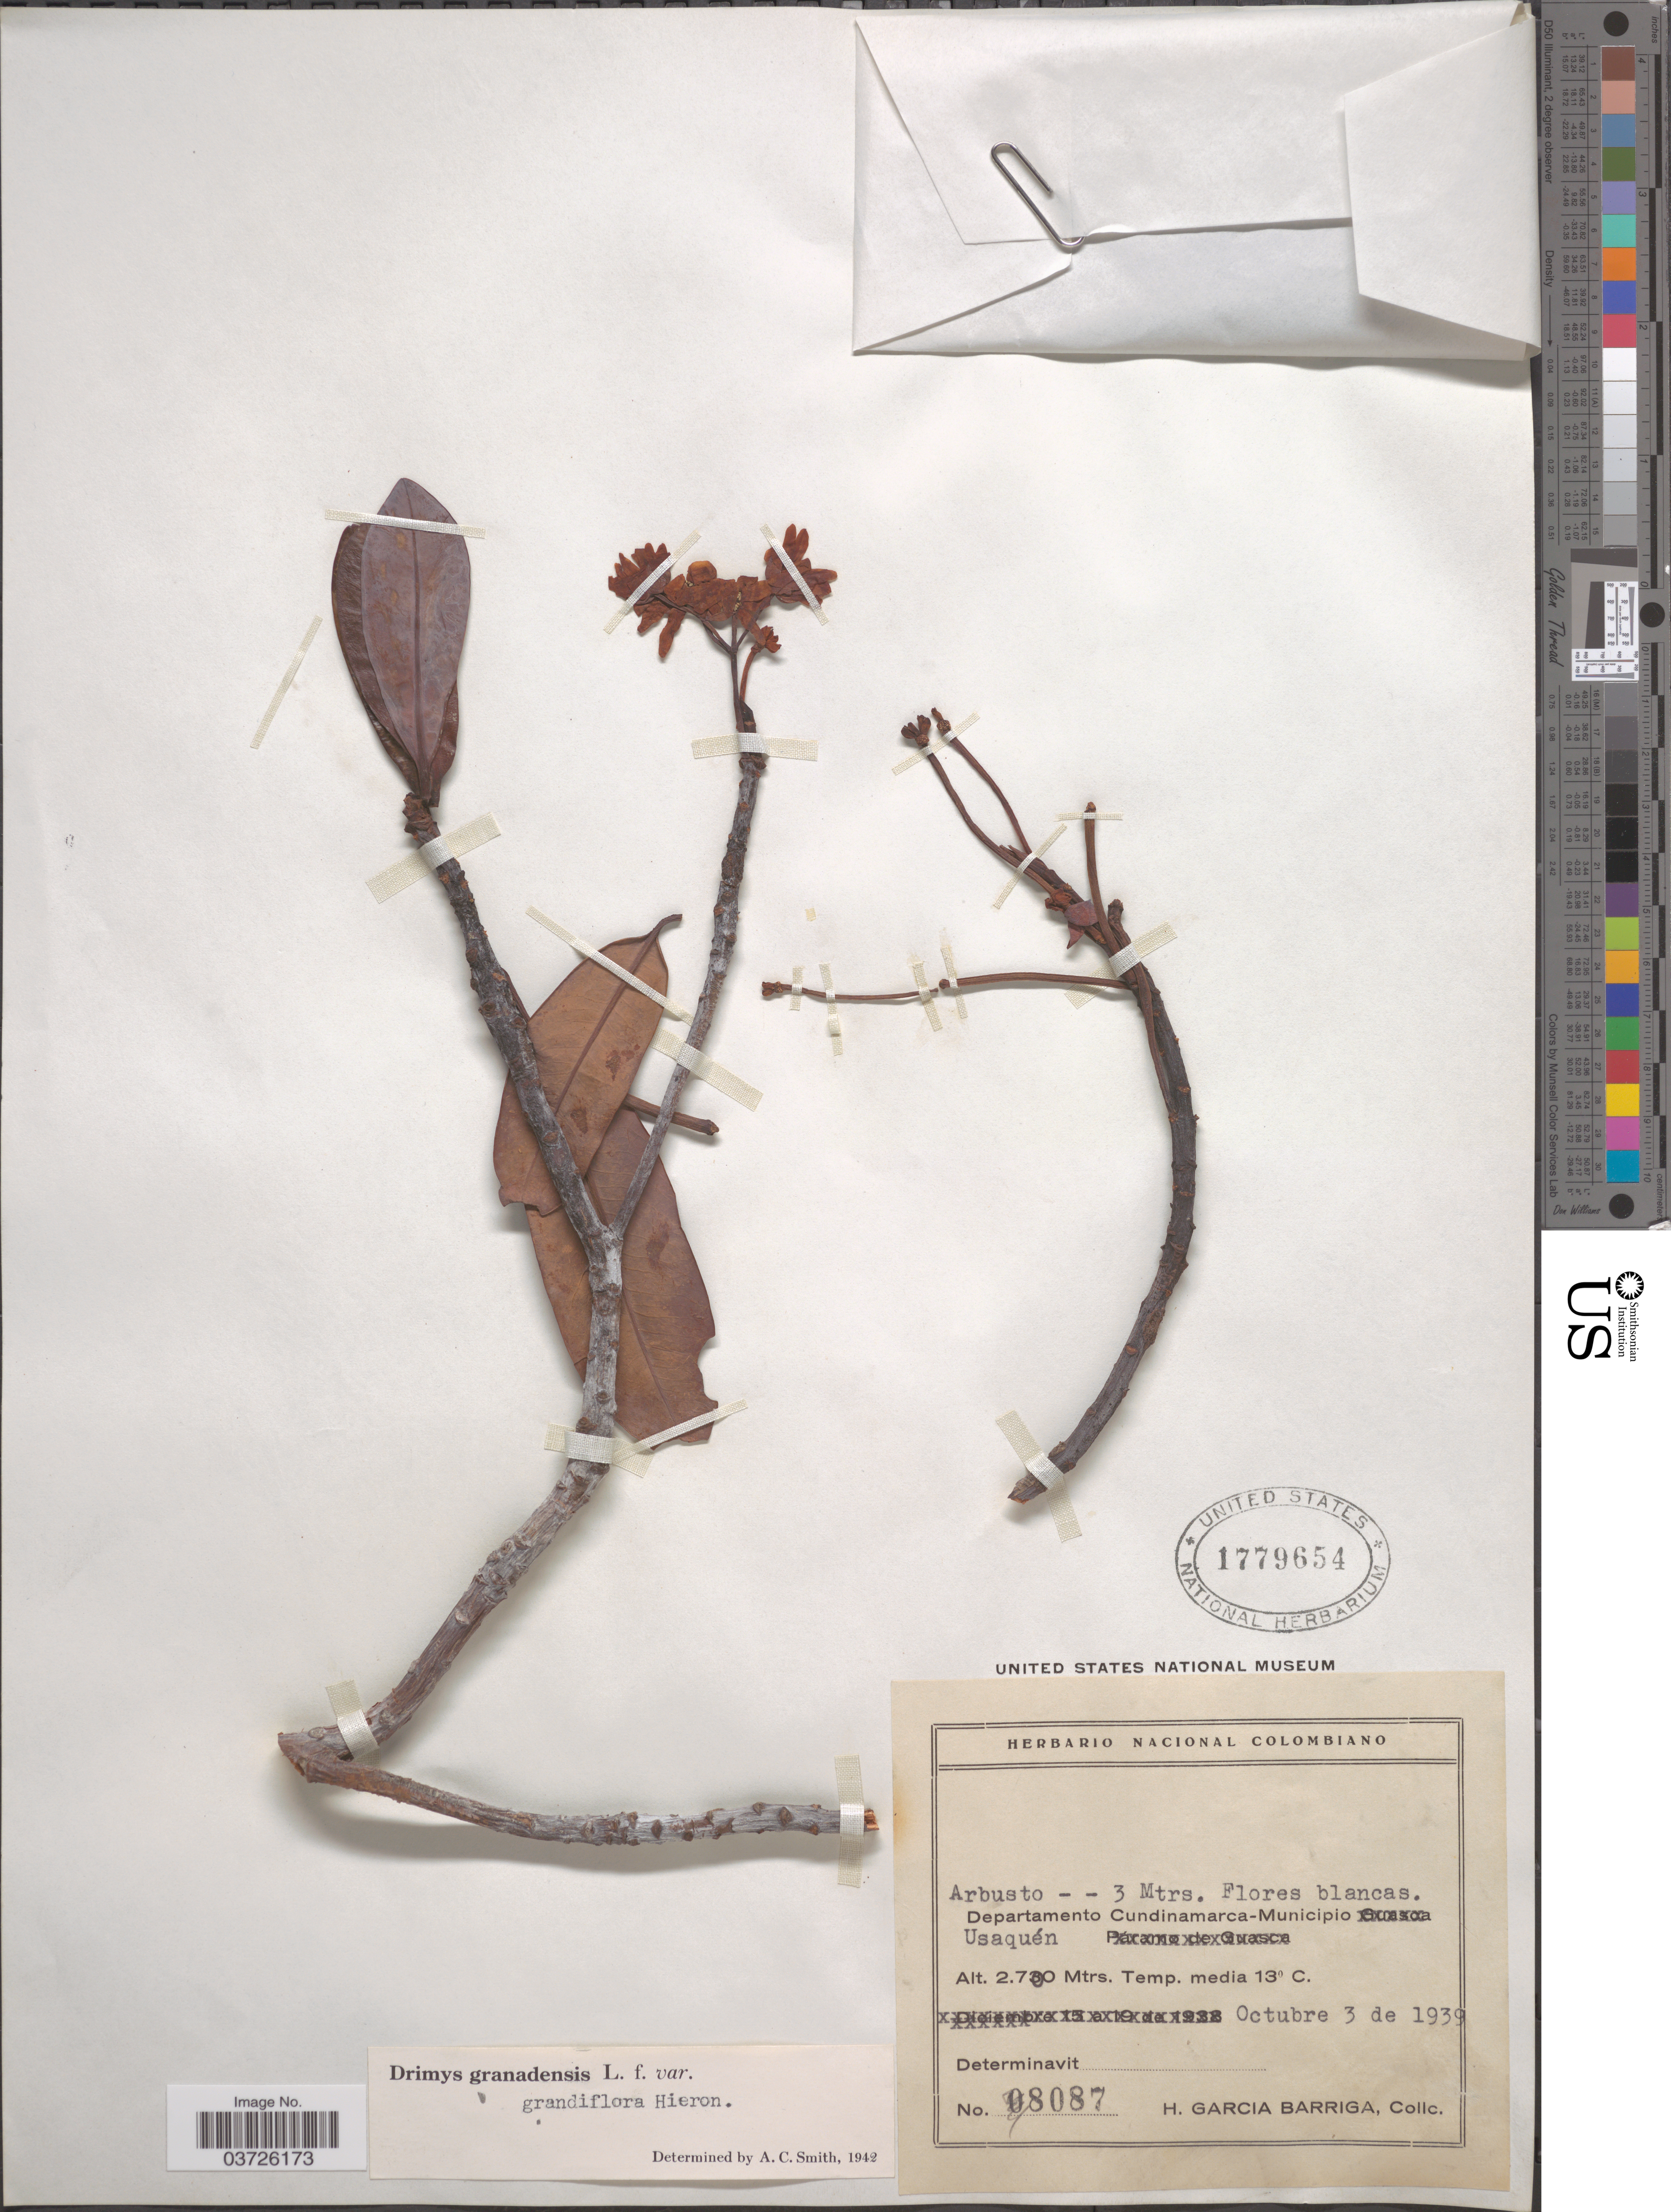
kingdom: Plantae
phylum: Tracheophyta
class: Magnoliopsida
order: Canellales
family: Winteraceae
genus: Drimys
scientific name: Drimys granadensis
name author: L. f.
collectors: H. García Barriga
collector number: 8087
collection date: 1939-10-03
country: Colombia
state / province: Cundinamarca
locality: Departamento Cundinamarca-Municipio Usaquén. Temp. media 13º C [unsure placement].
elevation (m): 2700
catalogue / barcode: US 1779654